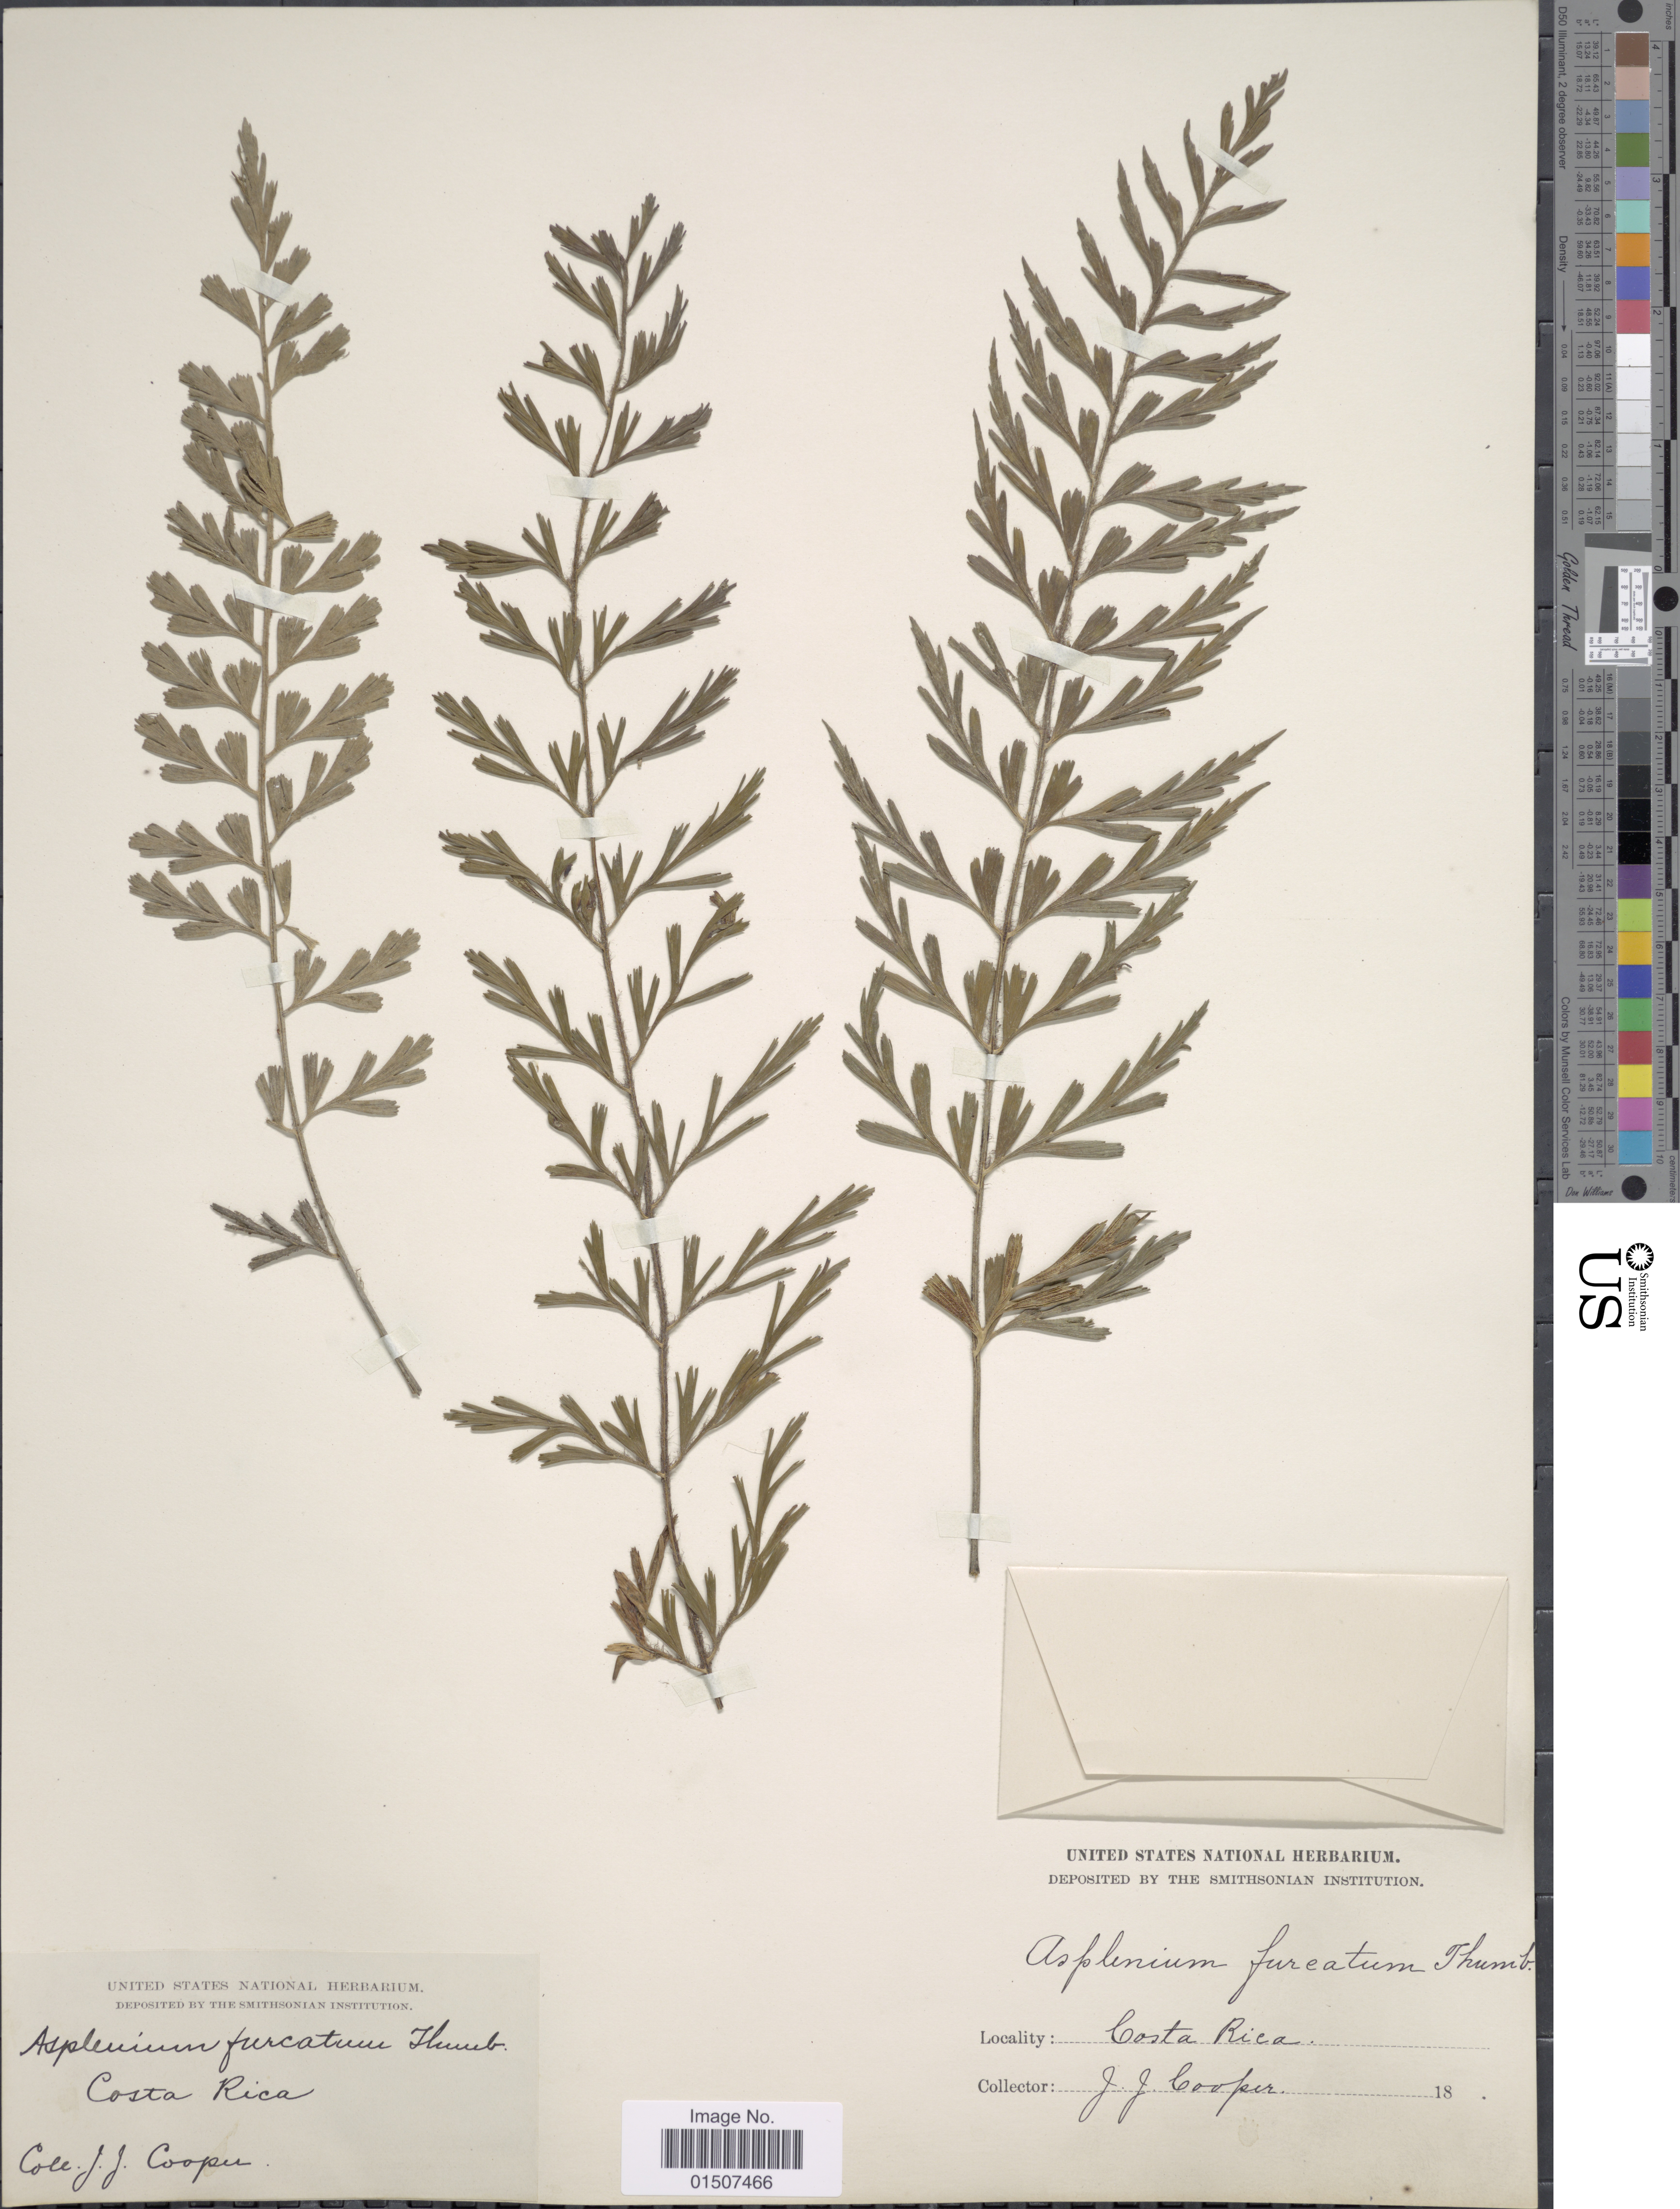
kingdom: Plantae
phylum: Tracheophyta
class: Polypodiopsida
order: Polypodiales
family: Aspleniaceae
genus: Asplenium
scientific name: Asplenium praemorsum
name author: Sw.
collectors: J. J. Cooper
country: Costa Rica